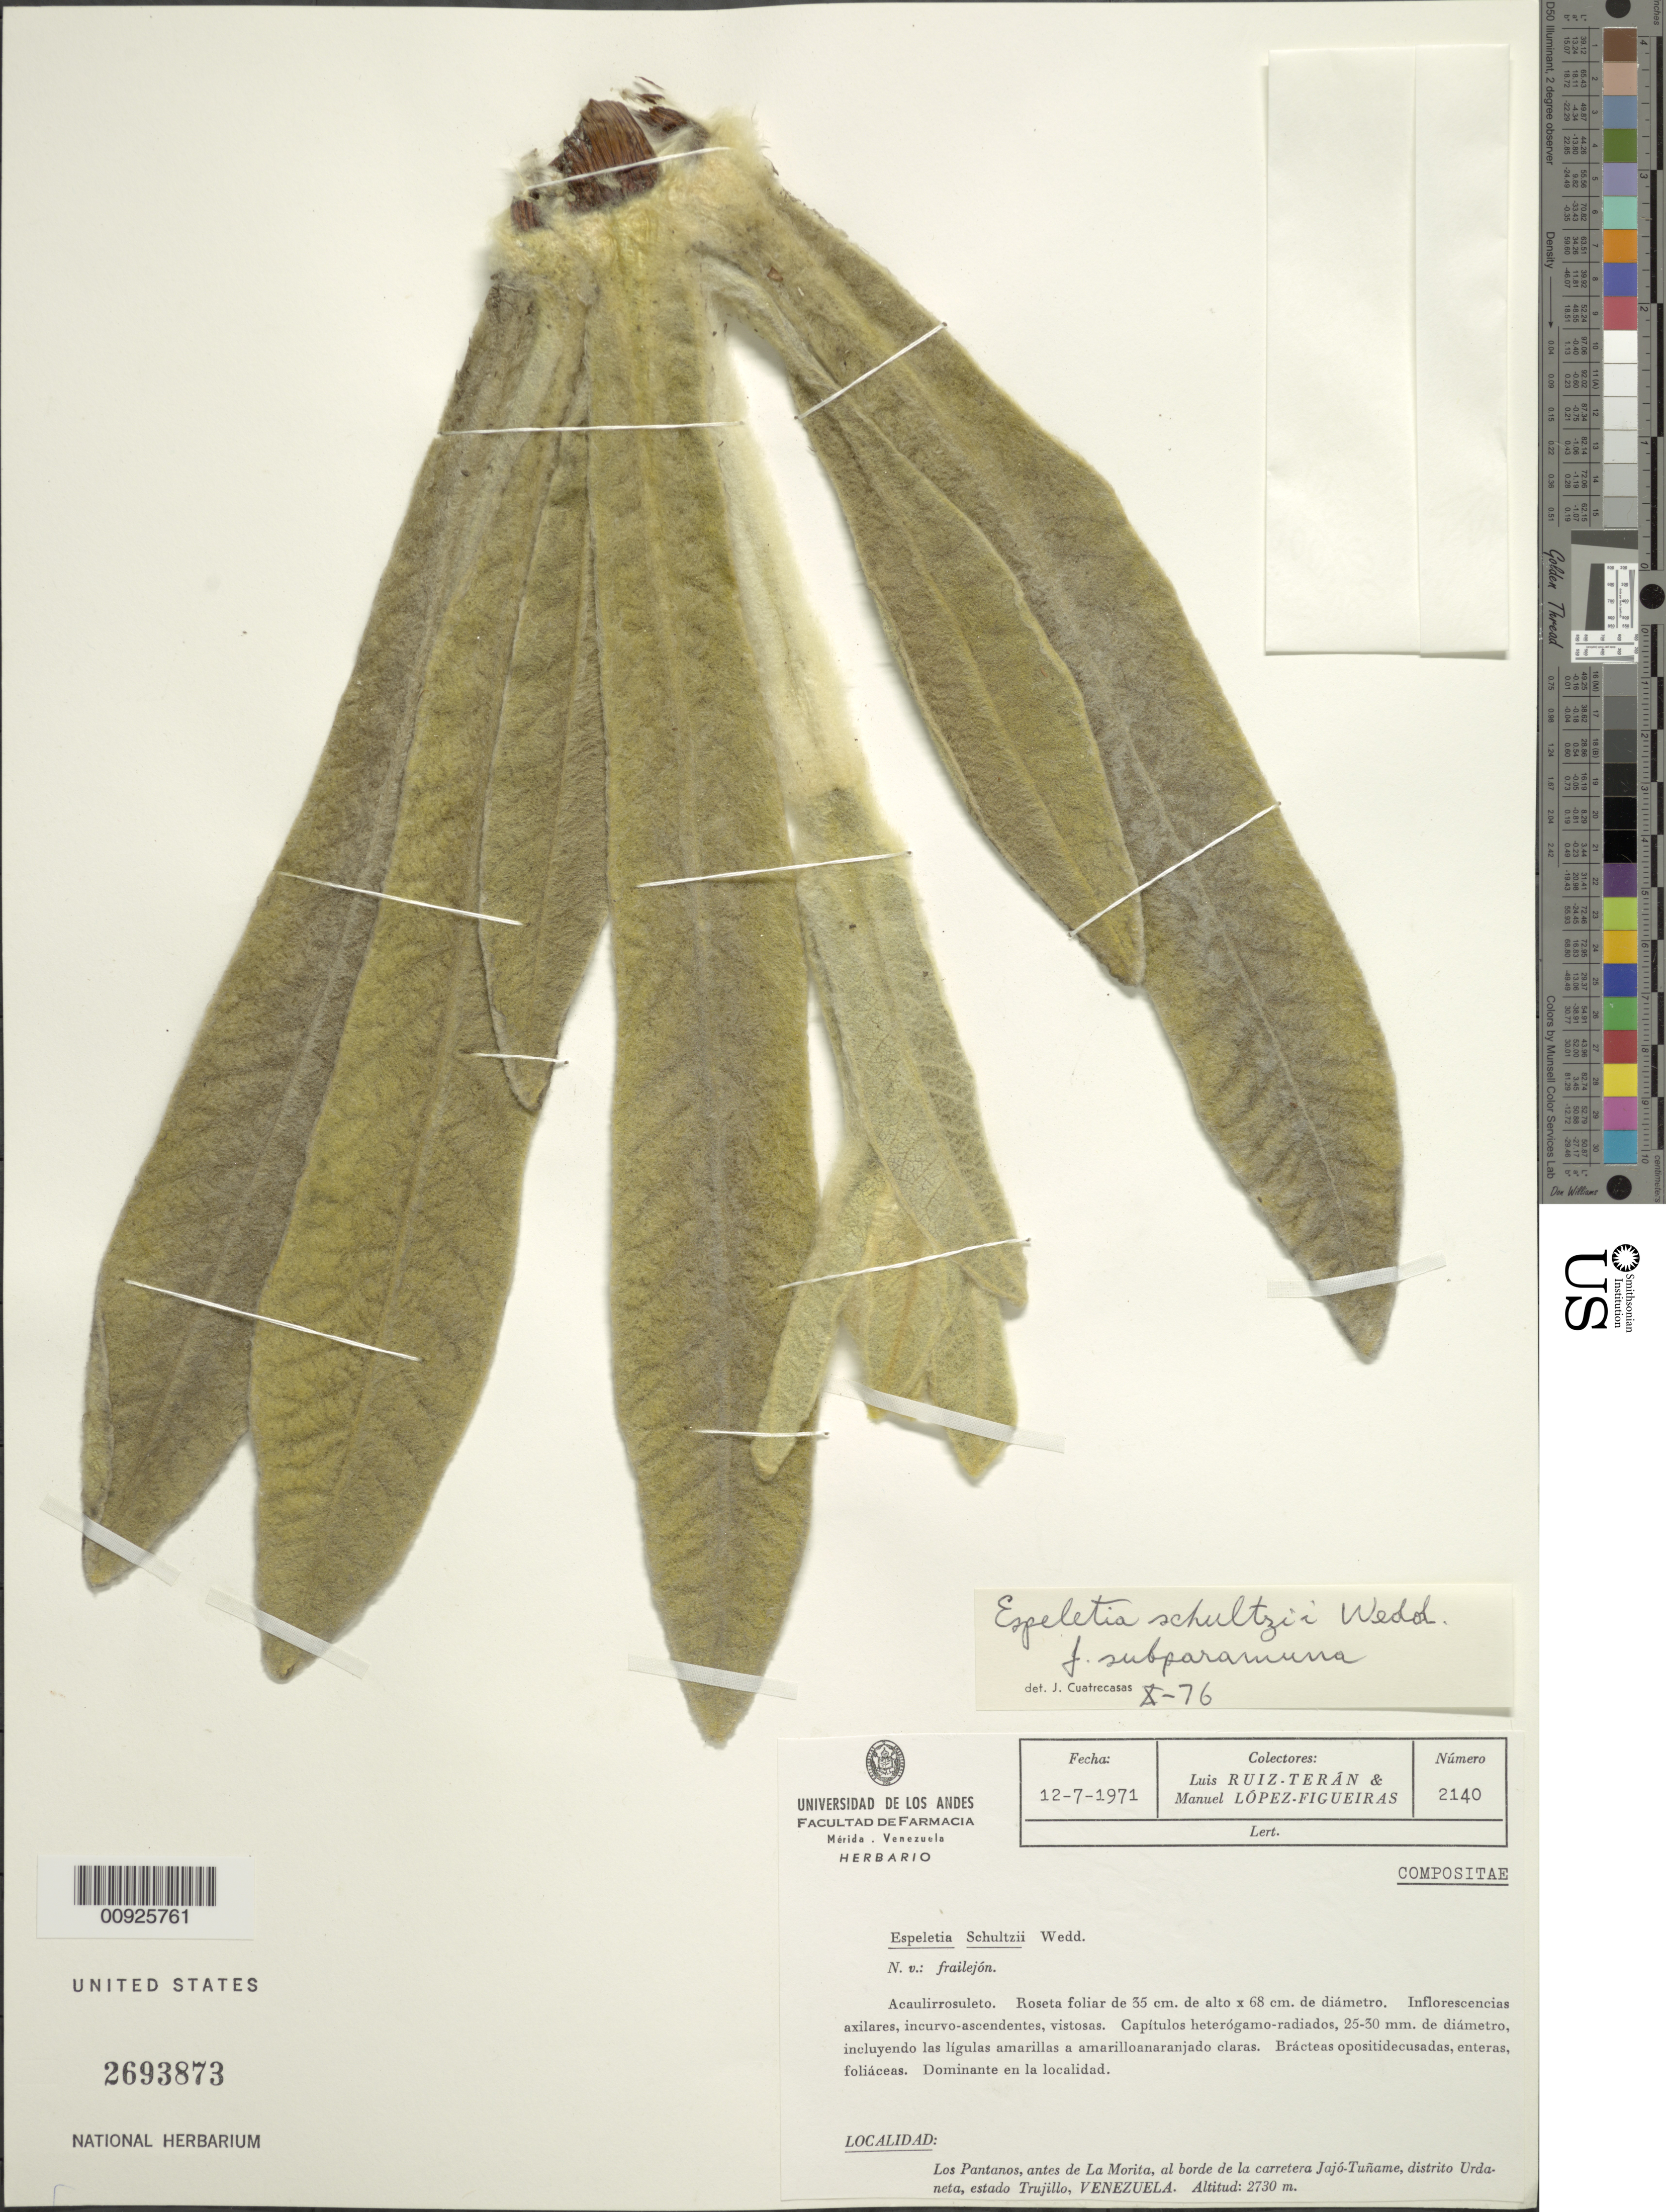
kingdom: Plantae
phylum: Tracheophyta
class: Magnoliopsida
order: Asterales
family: Asteraceae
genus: Espeletia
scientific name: Espeletia schultzii var. subparamuna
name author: Cuatrec.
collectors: L. E. Ruíz-Terán & M. López Figueiras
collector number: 2140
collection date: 1971-06-12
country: Venezuela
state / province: Trujillo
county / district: Urdaneta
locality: Los Pantanos, antes de la Morita, al borde de la carretera Jajó-Tuñame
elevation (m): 2730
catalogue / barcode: US 2693873